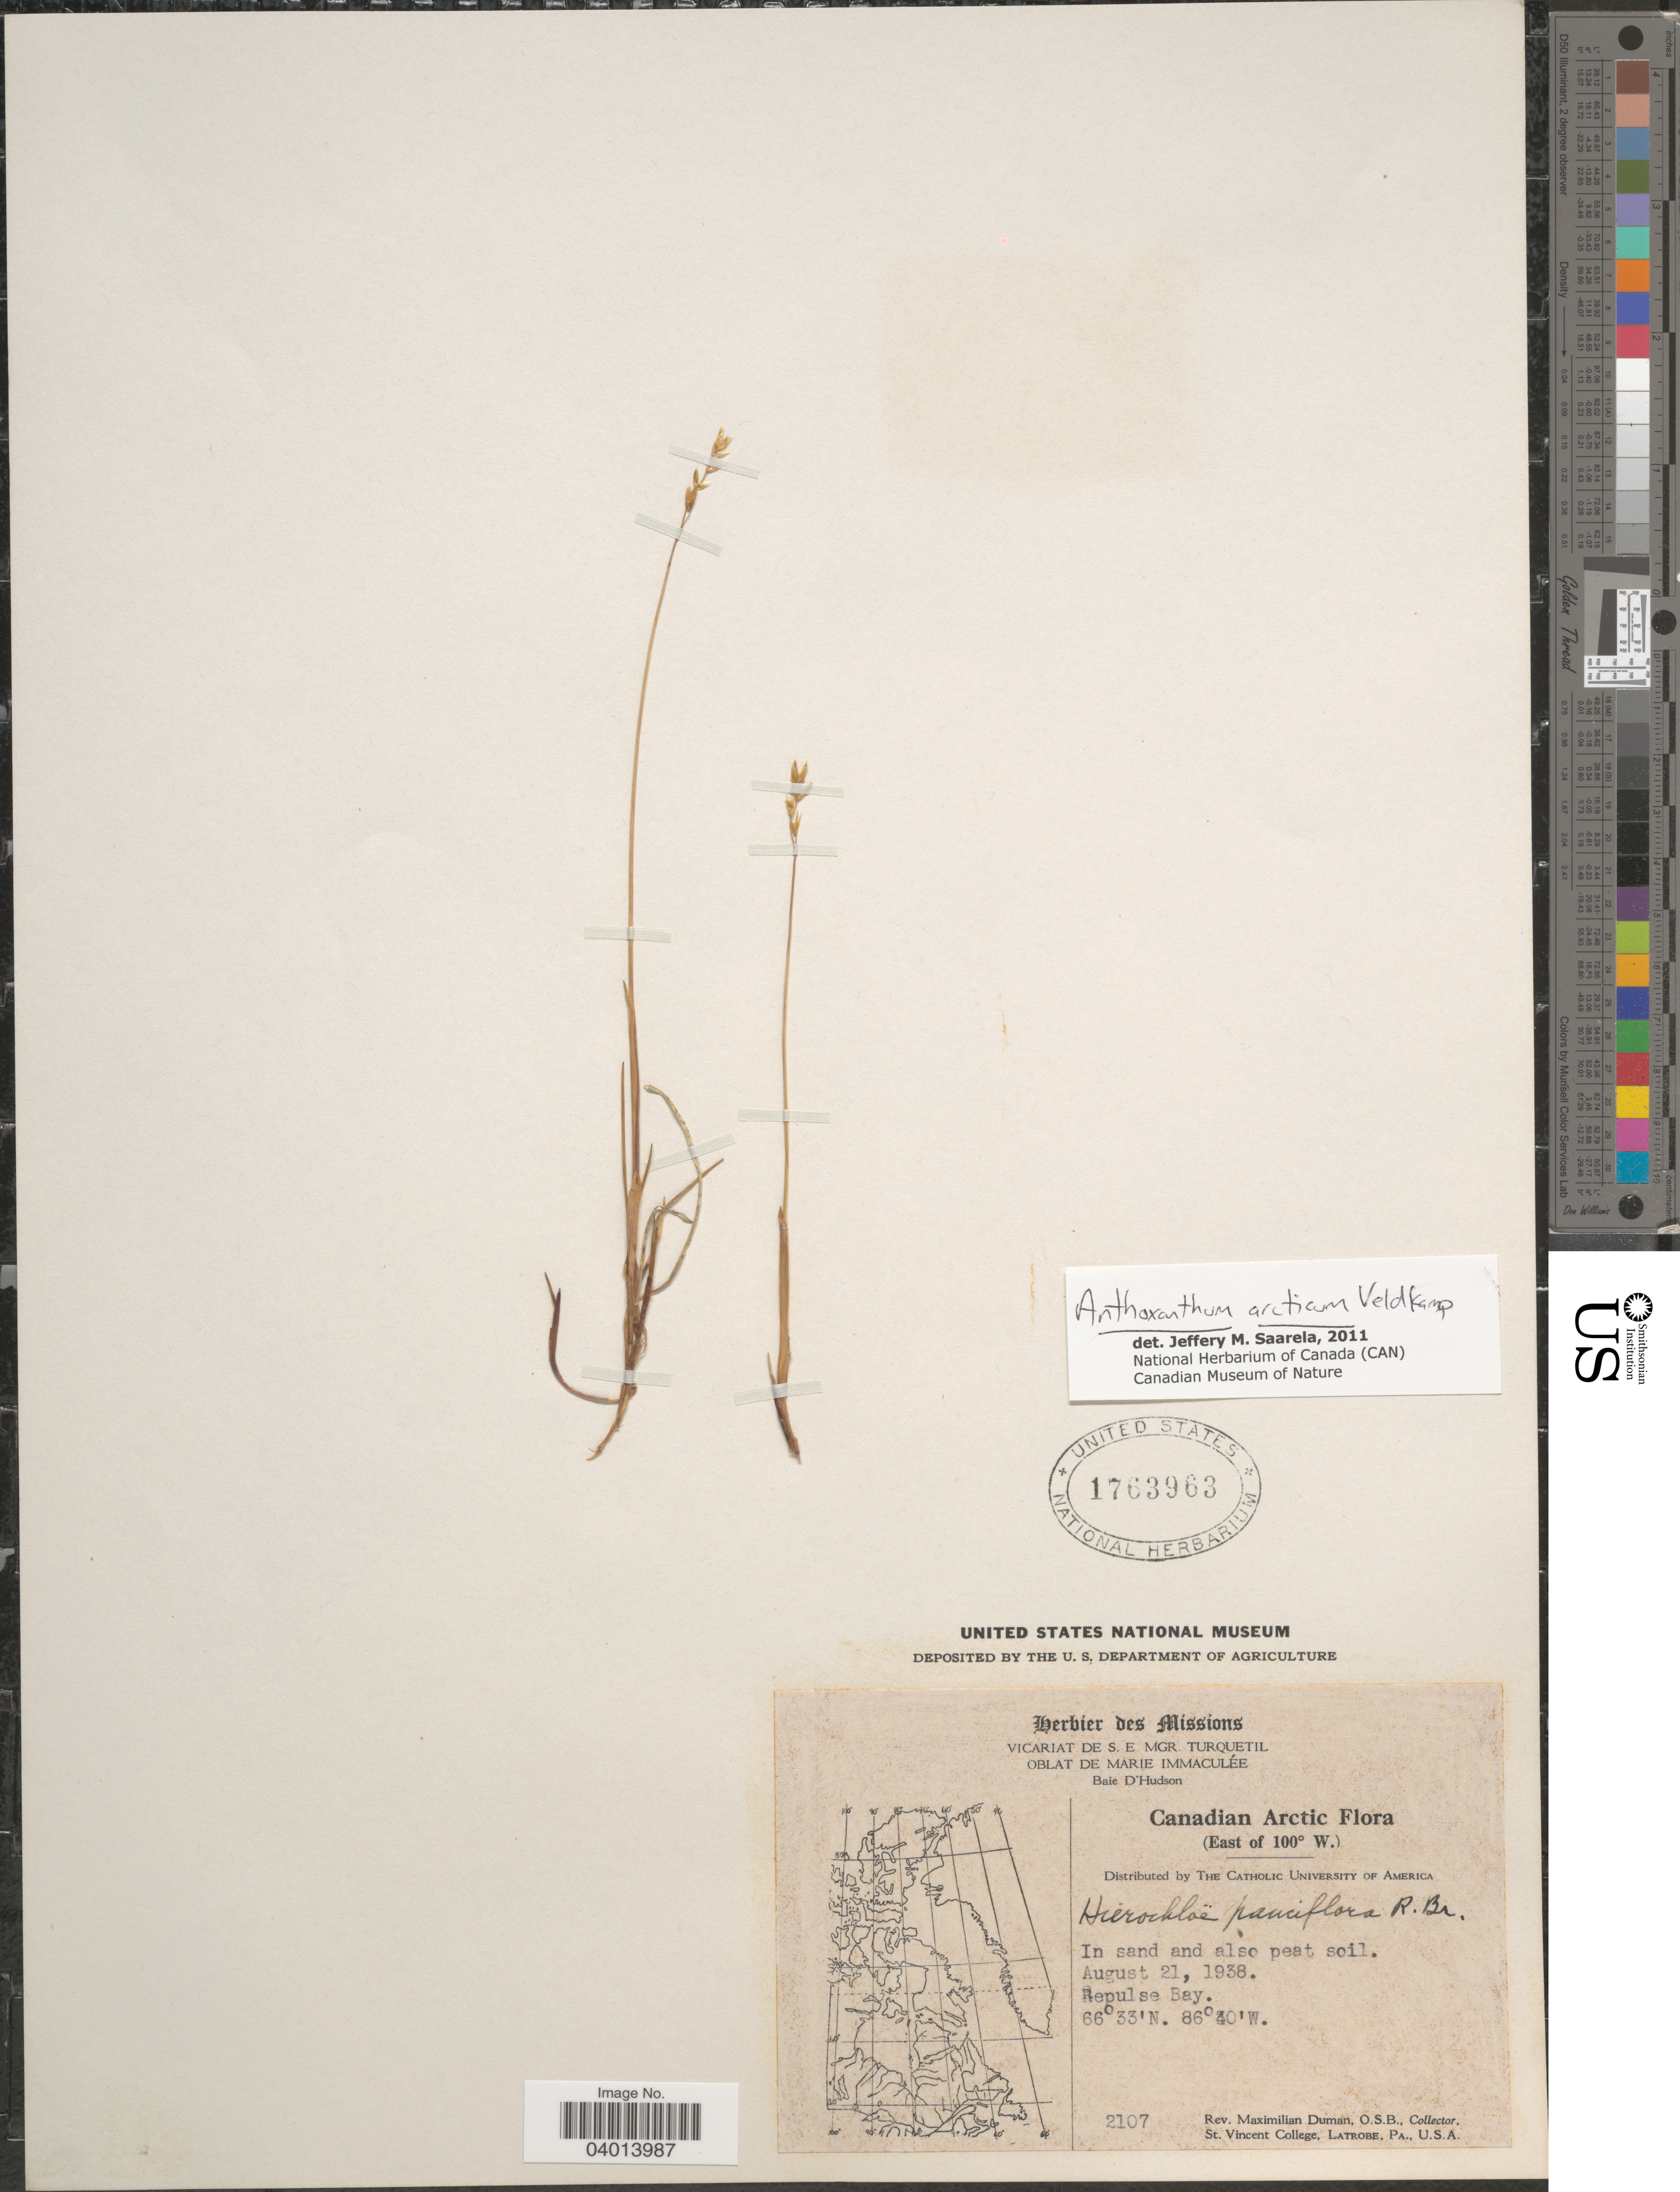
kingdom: Plantae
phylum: Tracheophyta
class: Liliopsida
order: Poales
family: Poaceae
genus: Anthoxanthum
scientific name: Anthoxanthum arcticum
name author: Veldkamp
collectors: M. Duman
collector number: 2107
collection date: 1938-08-21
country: Canada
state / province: Nunavut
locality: Canadian Arctic. (East of 100º W.) Repulse Bay.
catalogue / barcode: US 1763963